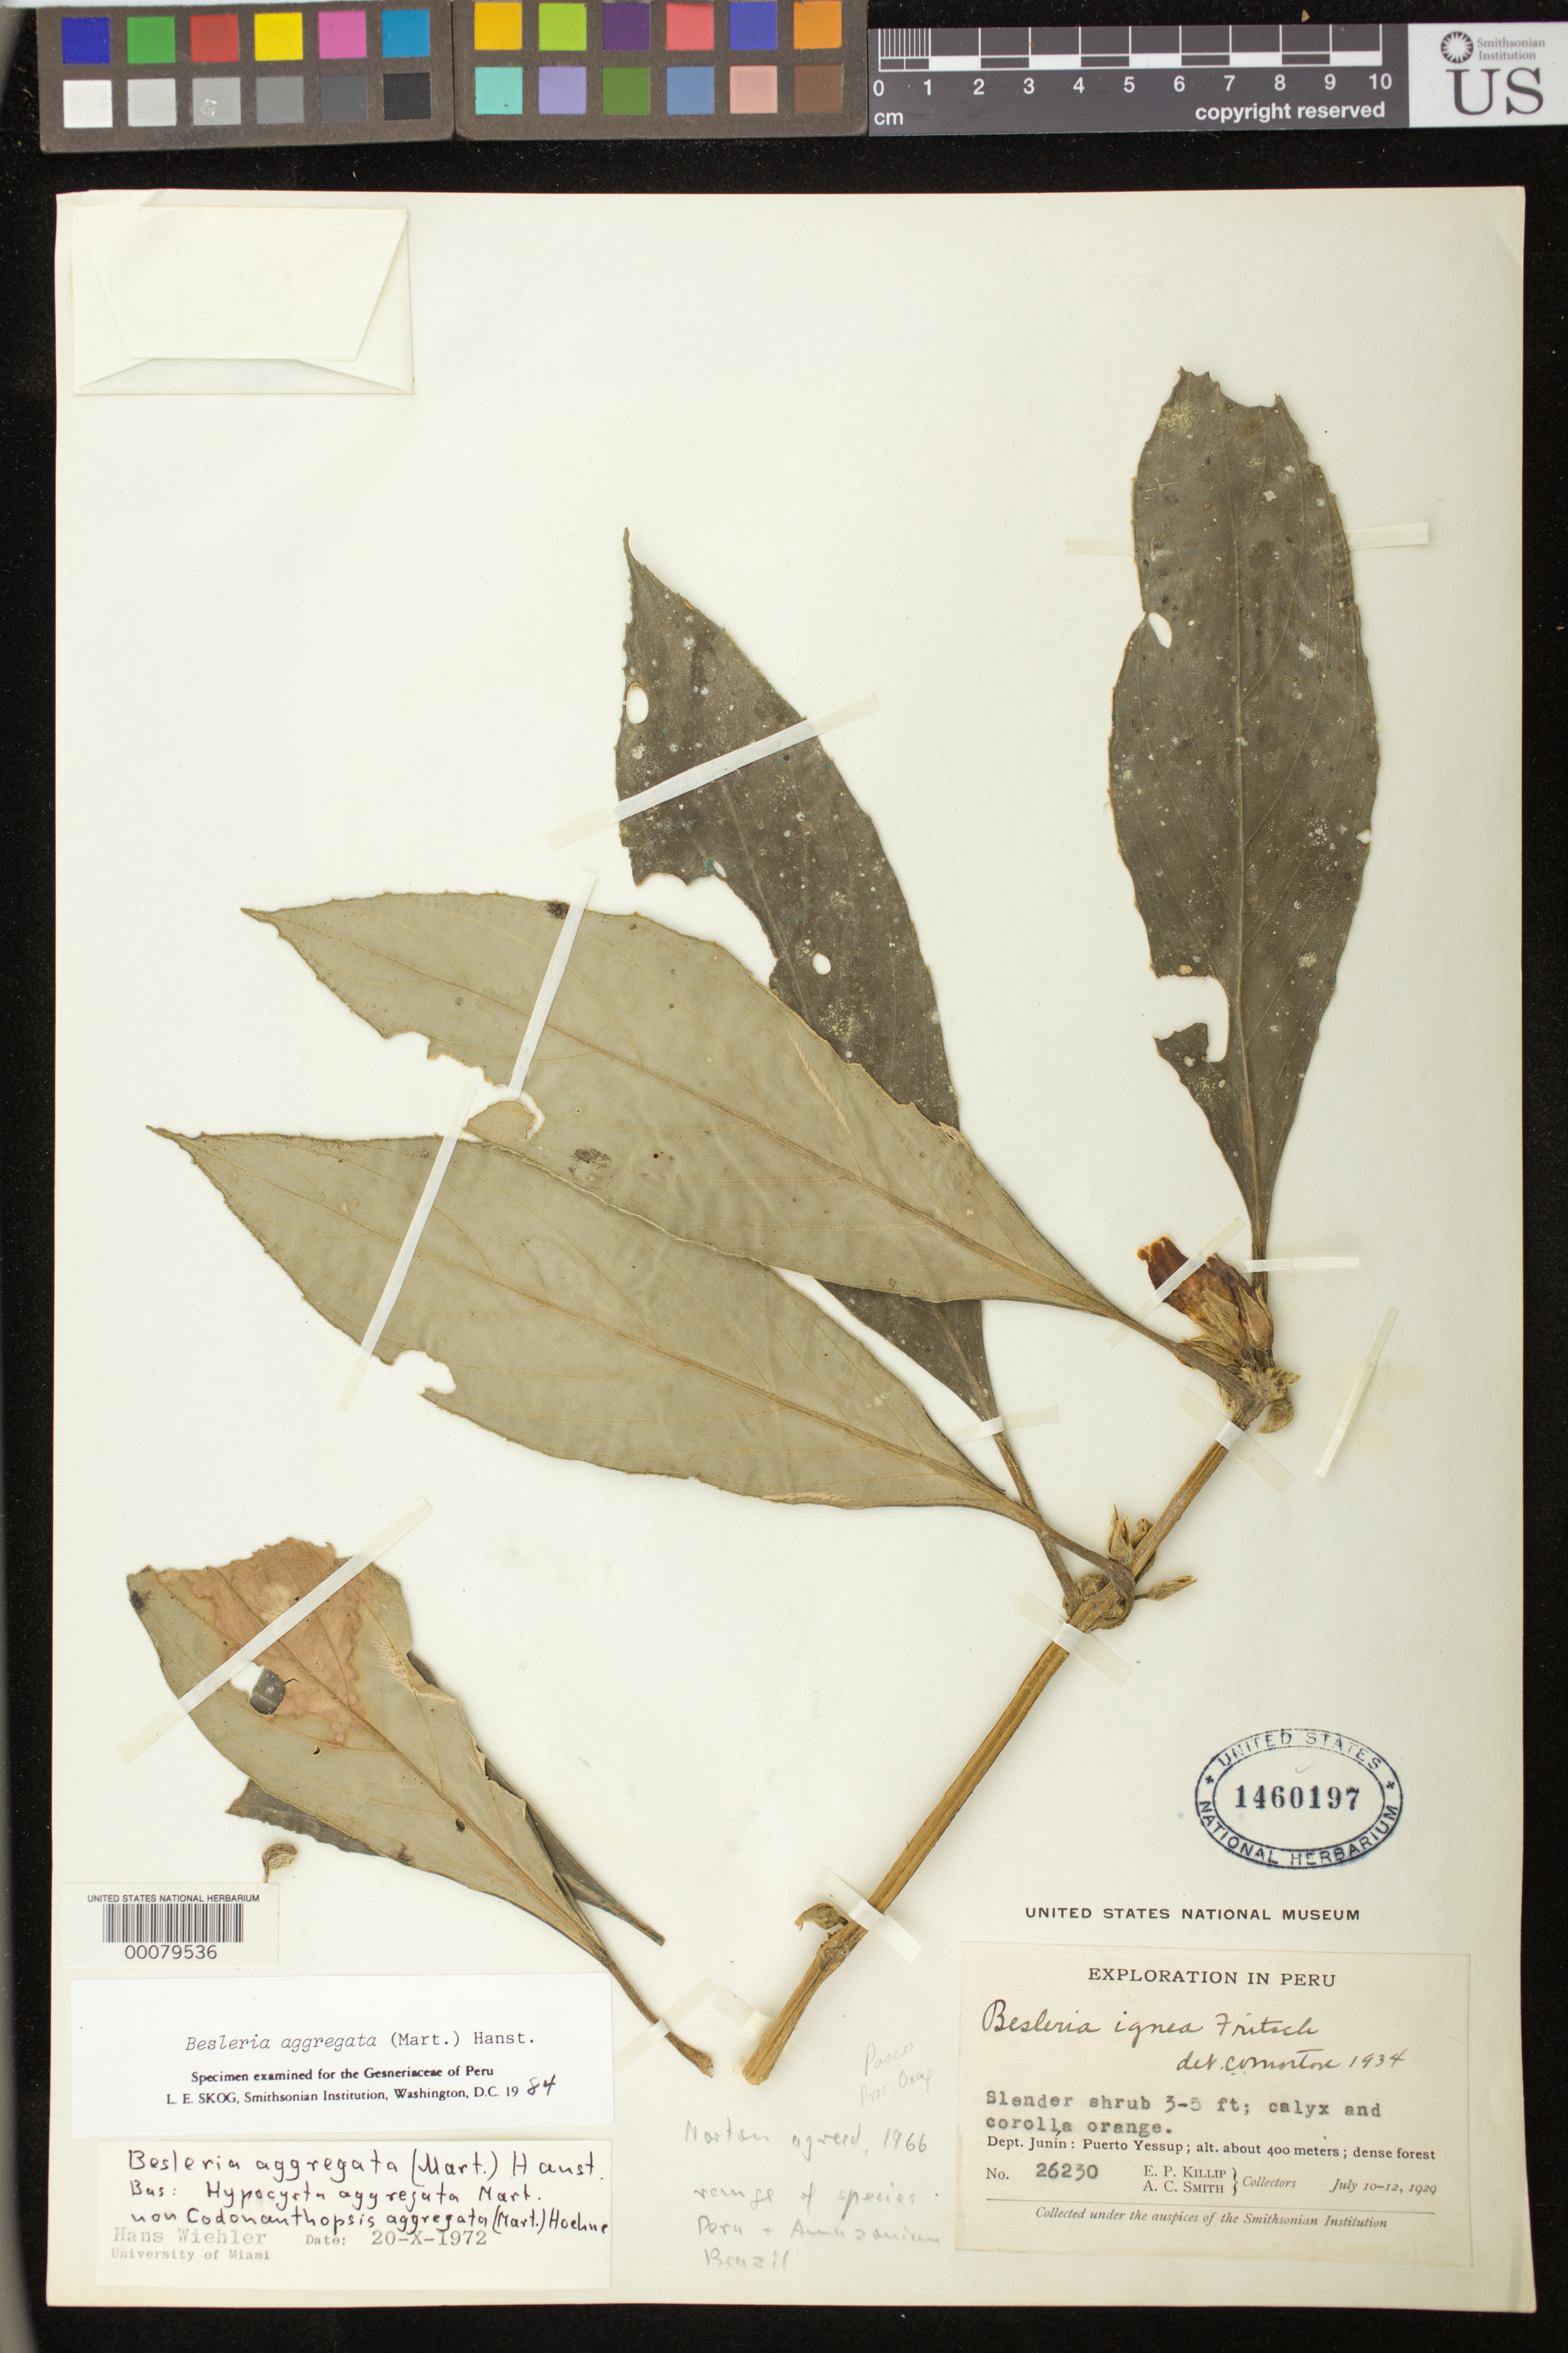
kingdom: Plantae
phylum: Tracheophyta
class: Magnoliopsida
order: Lamiales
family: Gesneriaceae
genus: Besleria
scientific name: Besleria aggregata var. aggregata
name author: (Mart.) Hanst.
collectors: E. P. Killip & A. C. Smith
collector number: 26230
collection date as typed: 10-12 Jul 1929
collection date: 1929-07-10/1929-07-12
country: Peru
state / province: Junín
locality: Puerto Yessup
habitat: Dense forest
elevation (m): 400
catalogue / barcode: US 1460197